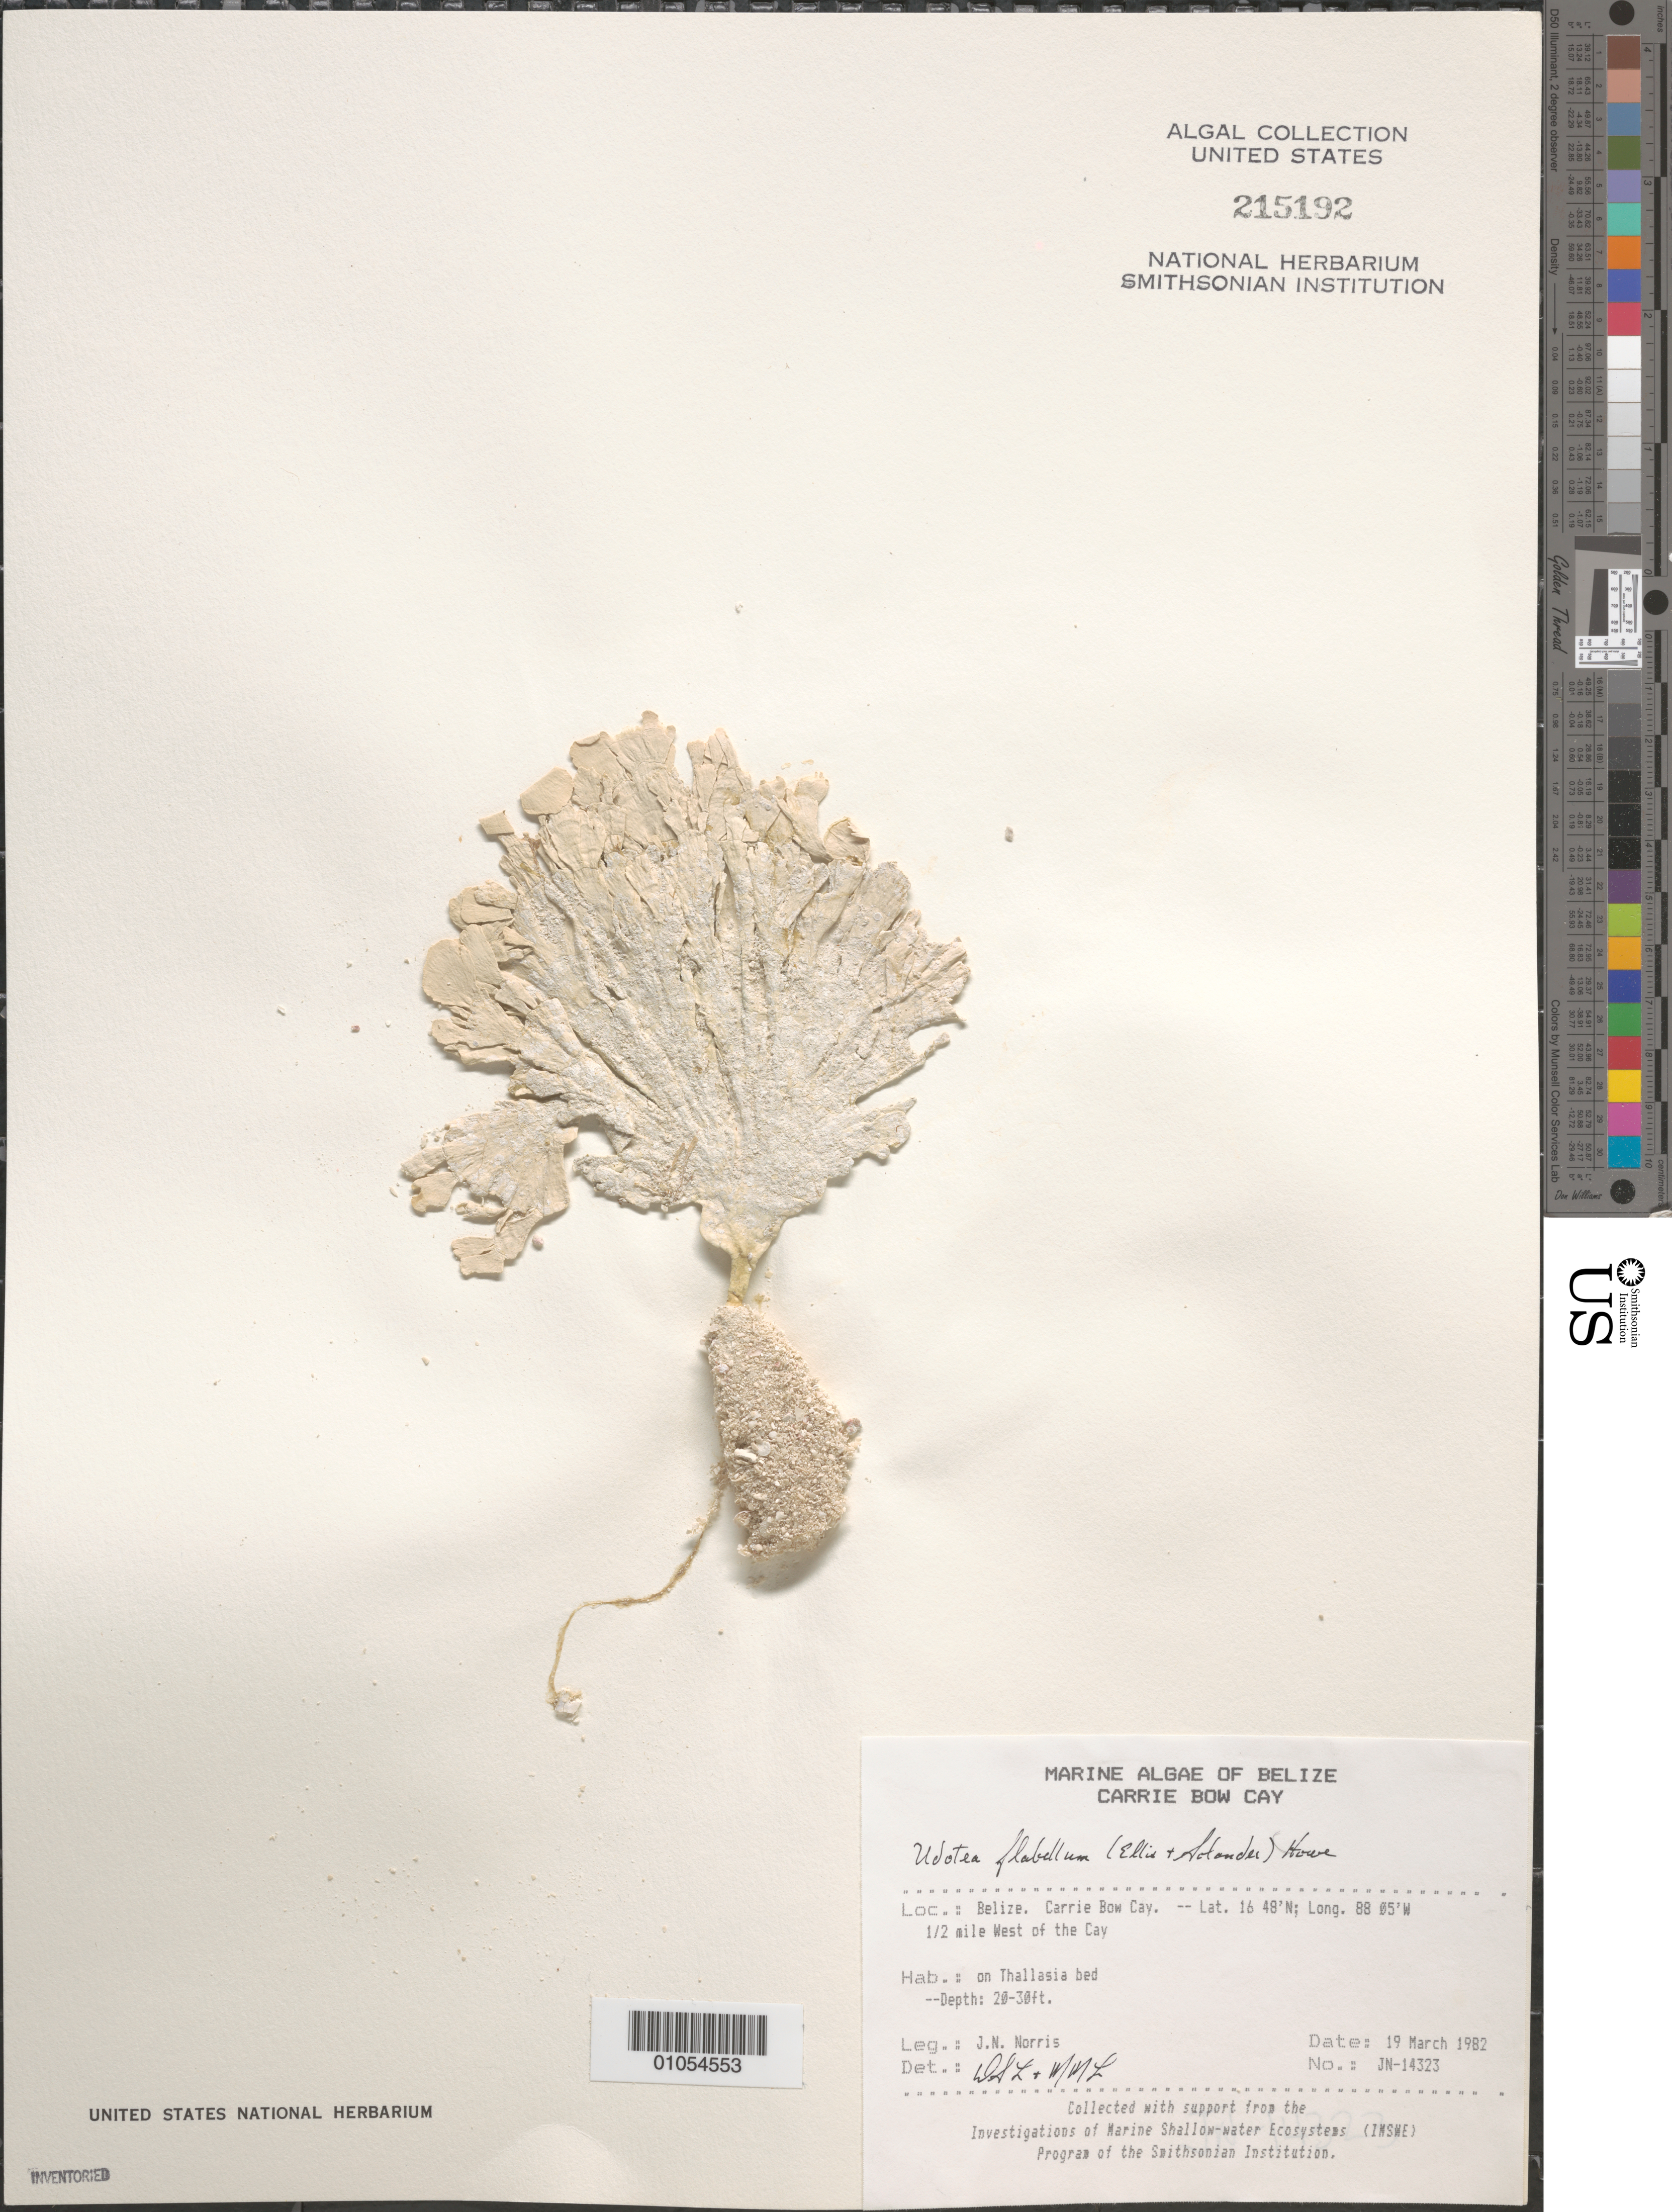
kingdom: Plantae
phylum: Chlorophyta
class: Ulvophyceae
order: Bryopsidales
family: Udoteaceae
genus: Udotea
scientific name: Udotea flabellum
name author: (J. Ellis & Sol.) M. Howe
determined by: Littler, D. S.; Littler, M. M.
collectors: J. N. Norris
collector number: JN-14323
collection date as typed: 19 Mar 1982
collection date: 1982-03-19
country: Belize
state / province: Stann Creek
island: Carrie Bow Cay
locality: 1/2 mile west of Carrie Bow Cay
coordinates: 16 48'N, 88 05'W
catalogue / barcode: US 215192